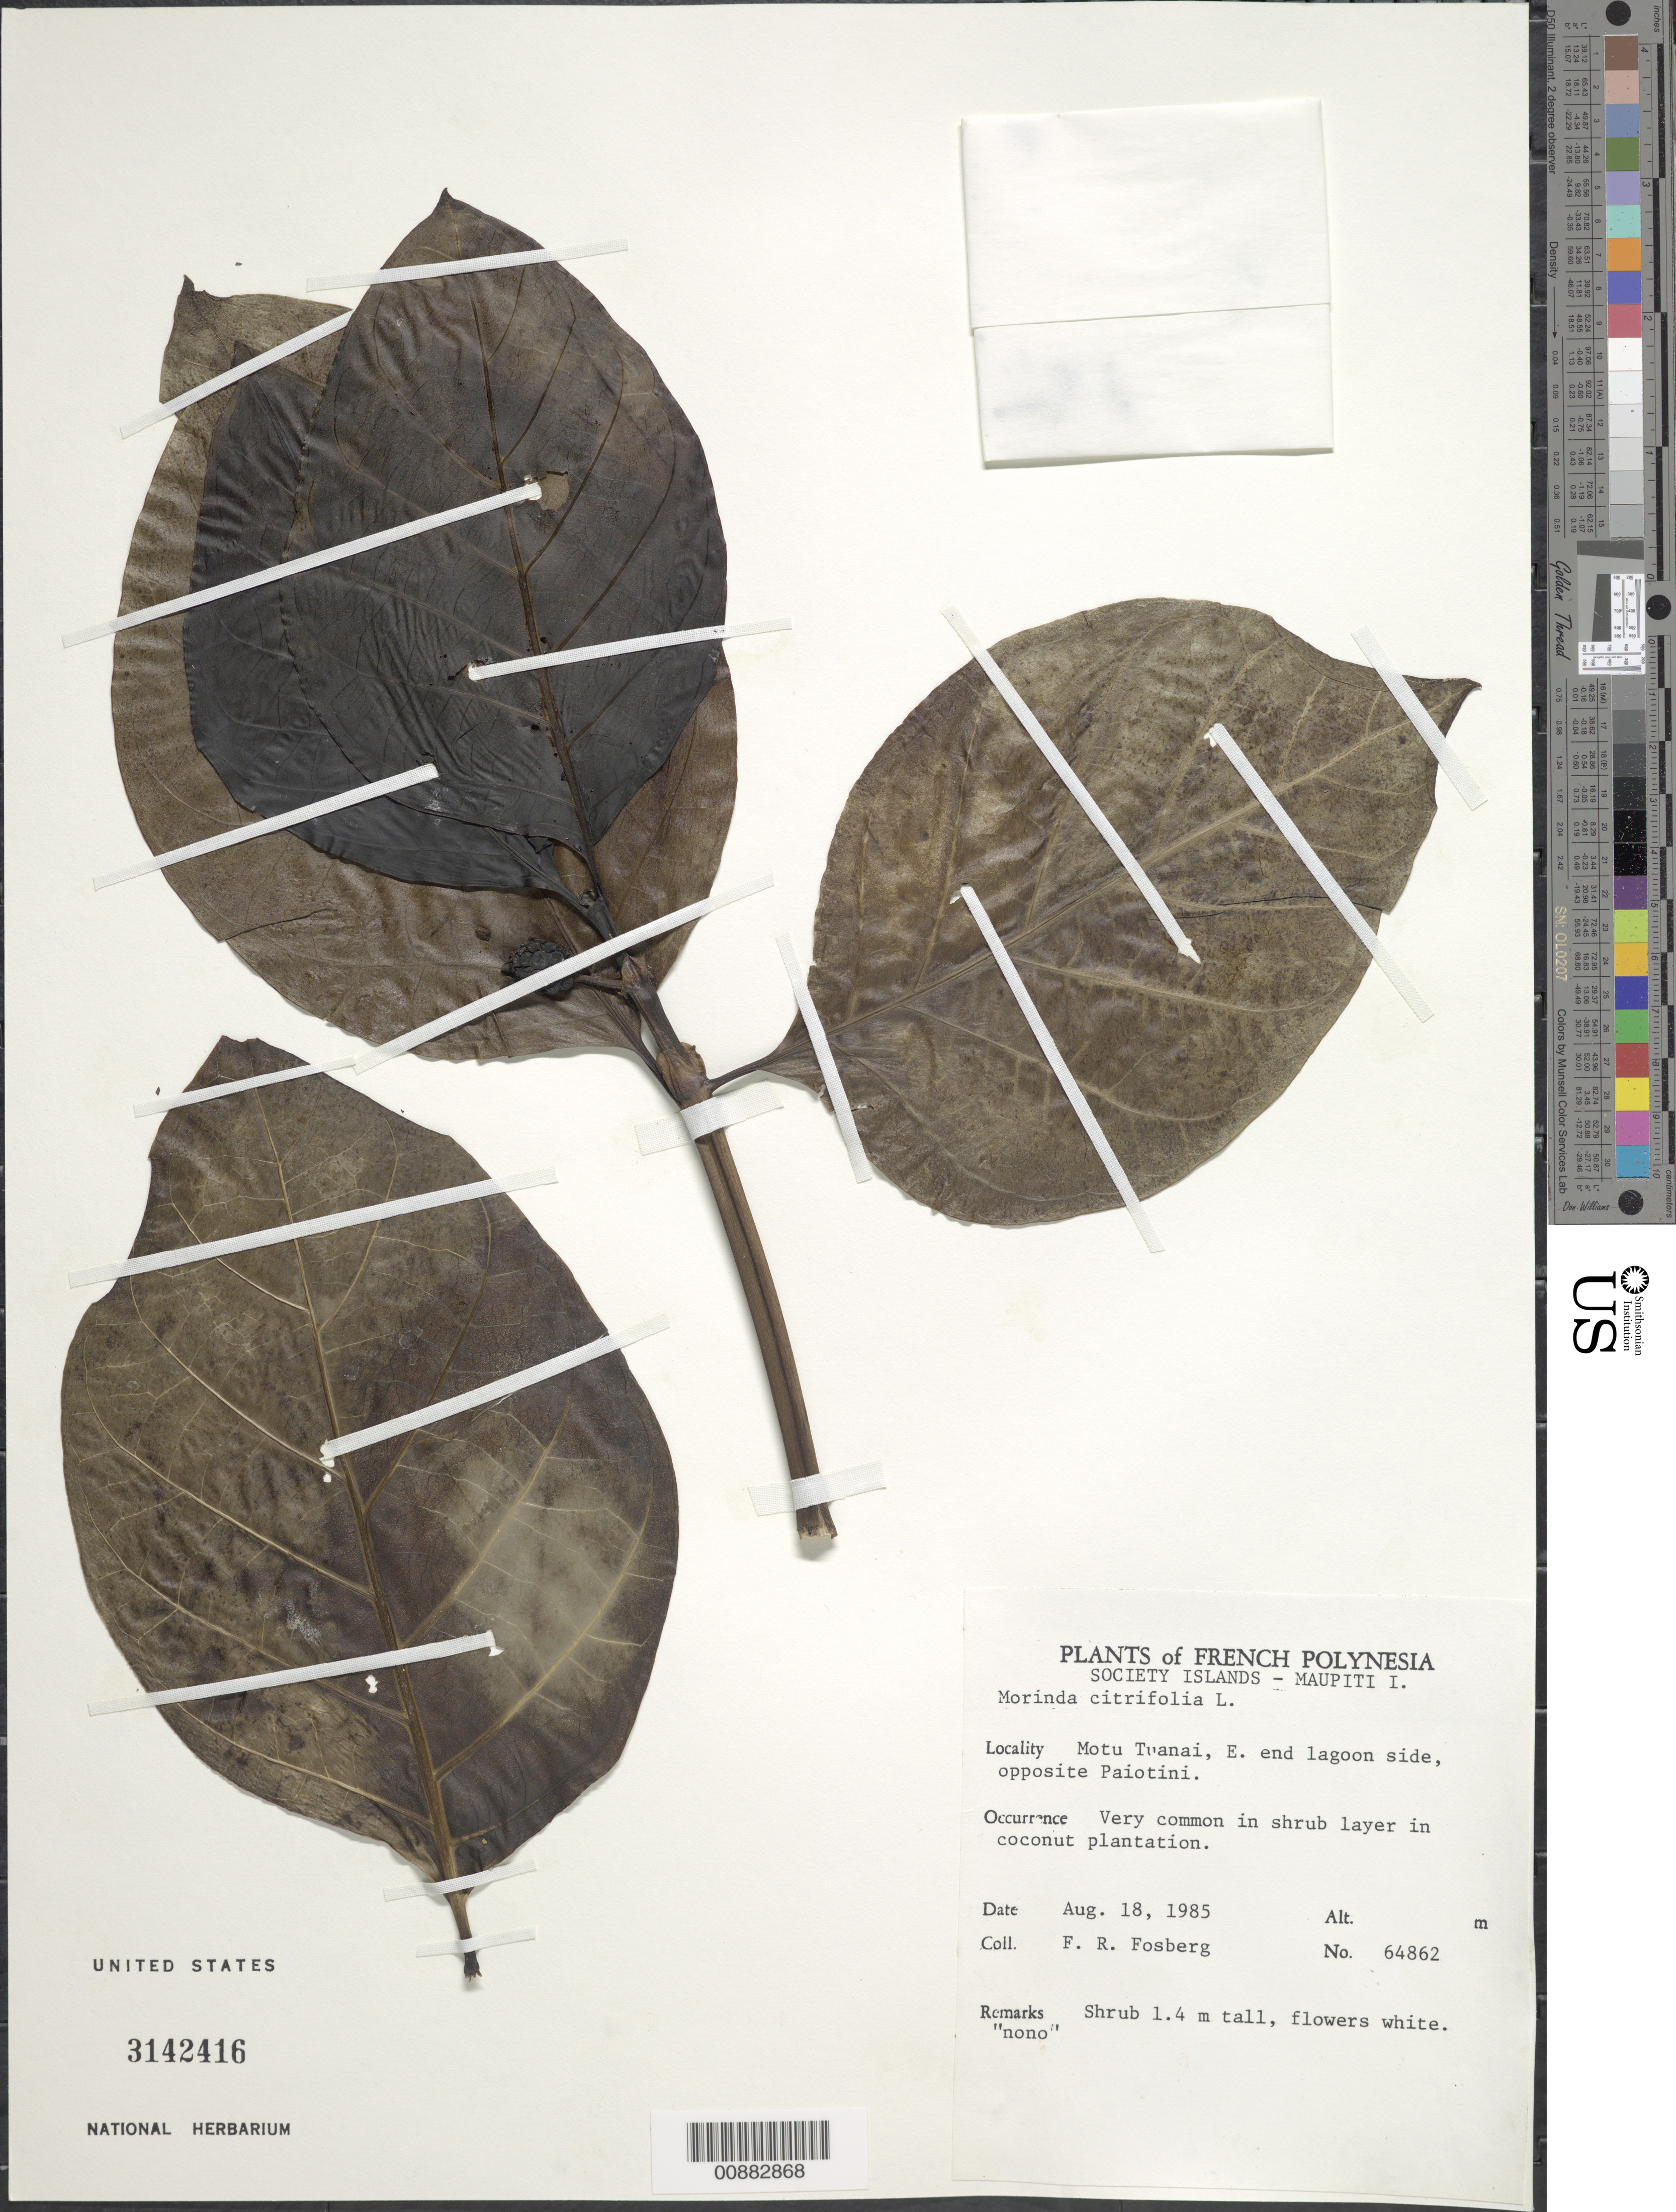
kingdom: Plantae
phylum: Tracheophyta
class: Magnoliopsida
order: Gentianales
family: Rubiaceae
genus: Morinda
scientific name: Morinda citrifolia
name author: L.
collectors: F. R. Fosberg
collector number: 64862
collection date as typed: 18 Aug 1985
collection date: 1985-08-18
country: French Polynesia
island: Maupiti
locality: Motu Tuanai, E end lagoon side, opposite Paiotini.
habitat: Very common in shrub layer in coconut plantation.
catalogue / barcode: US 3142416